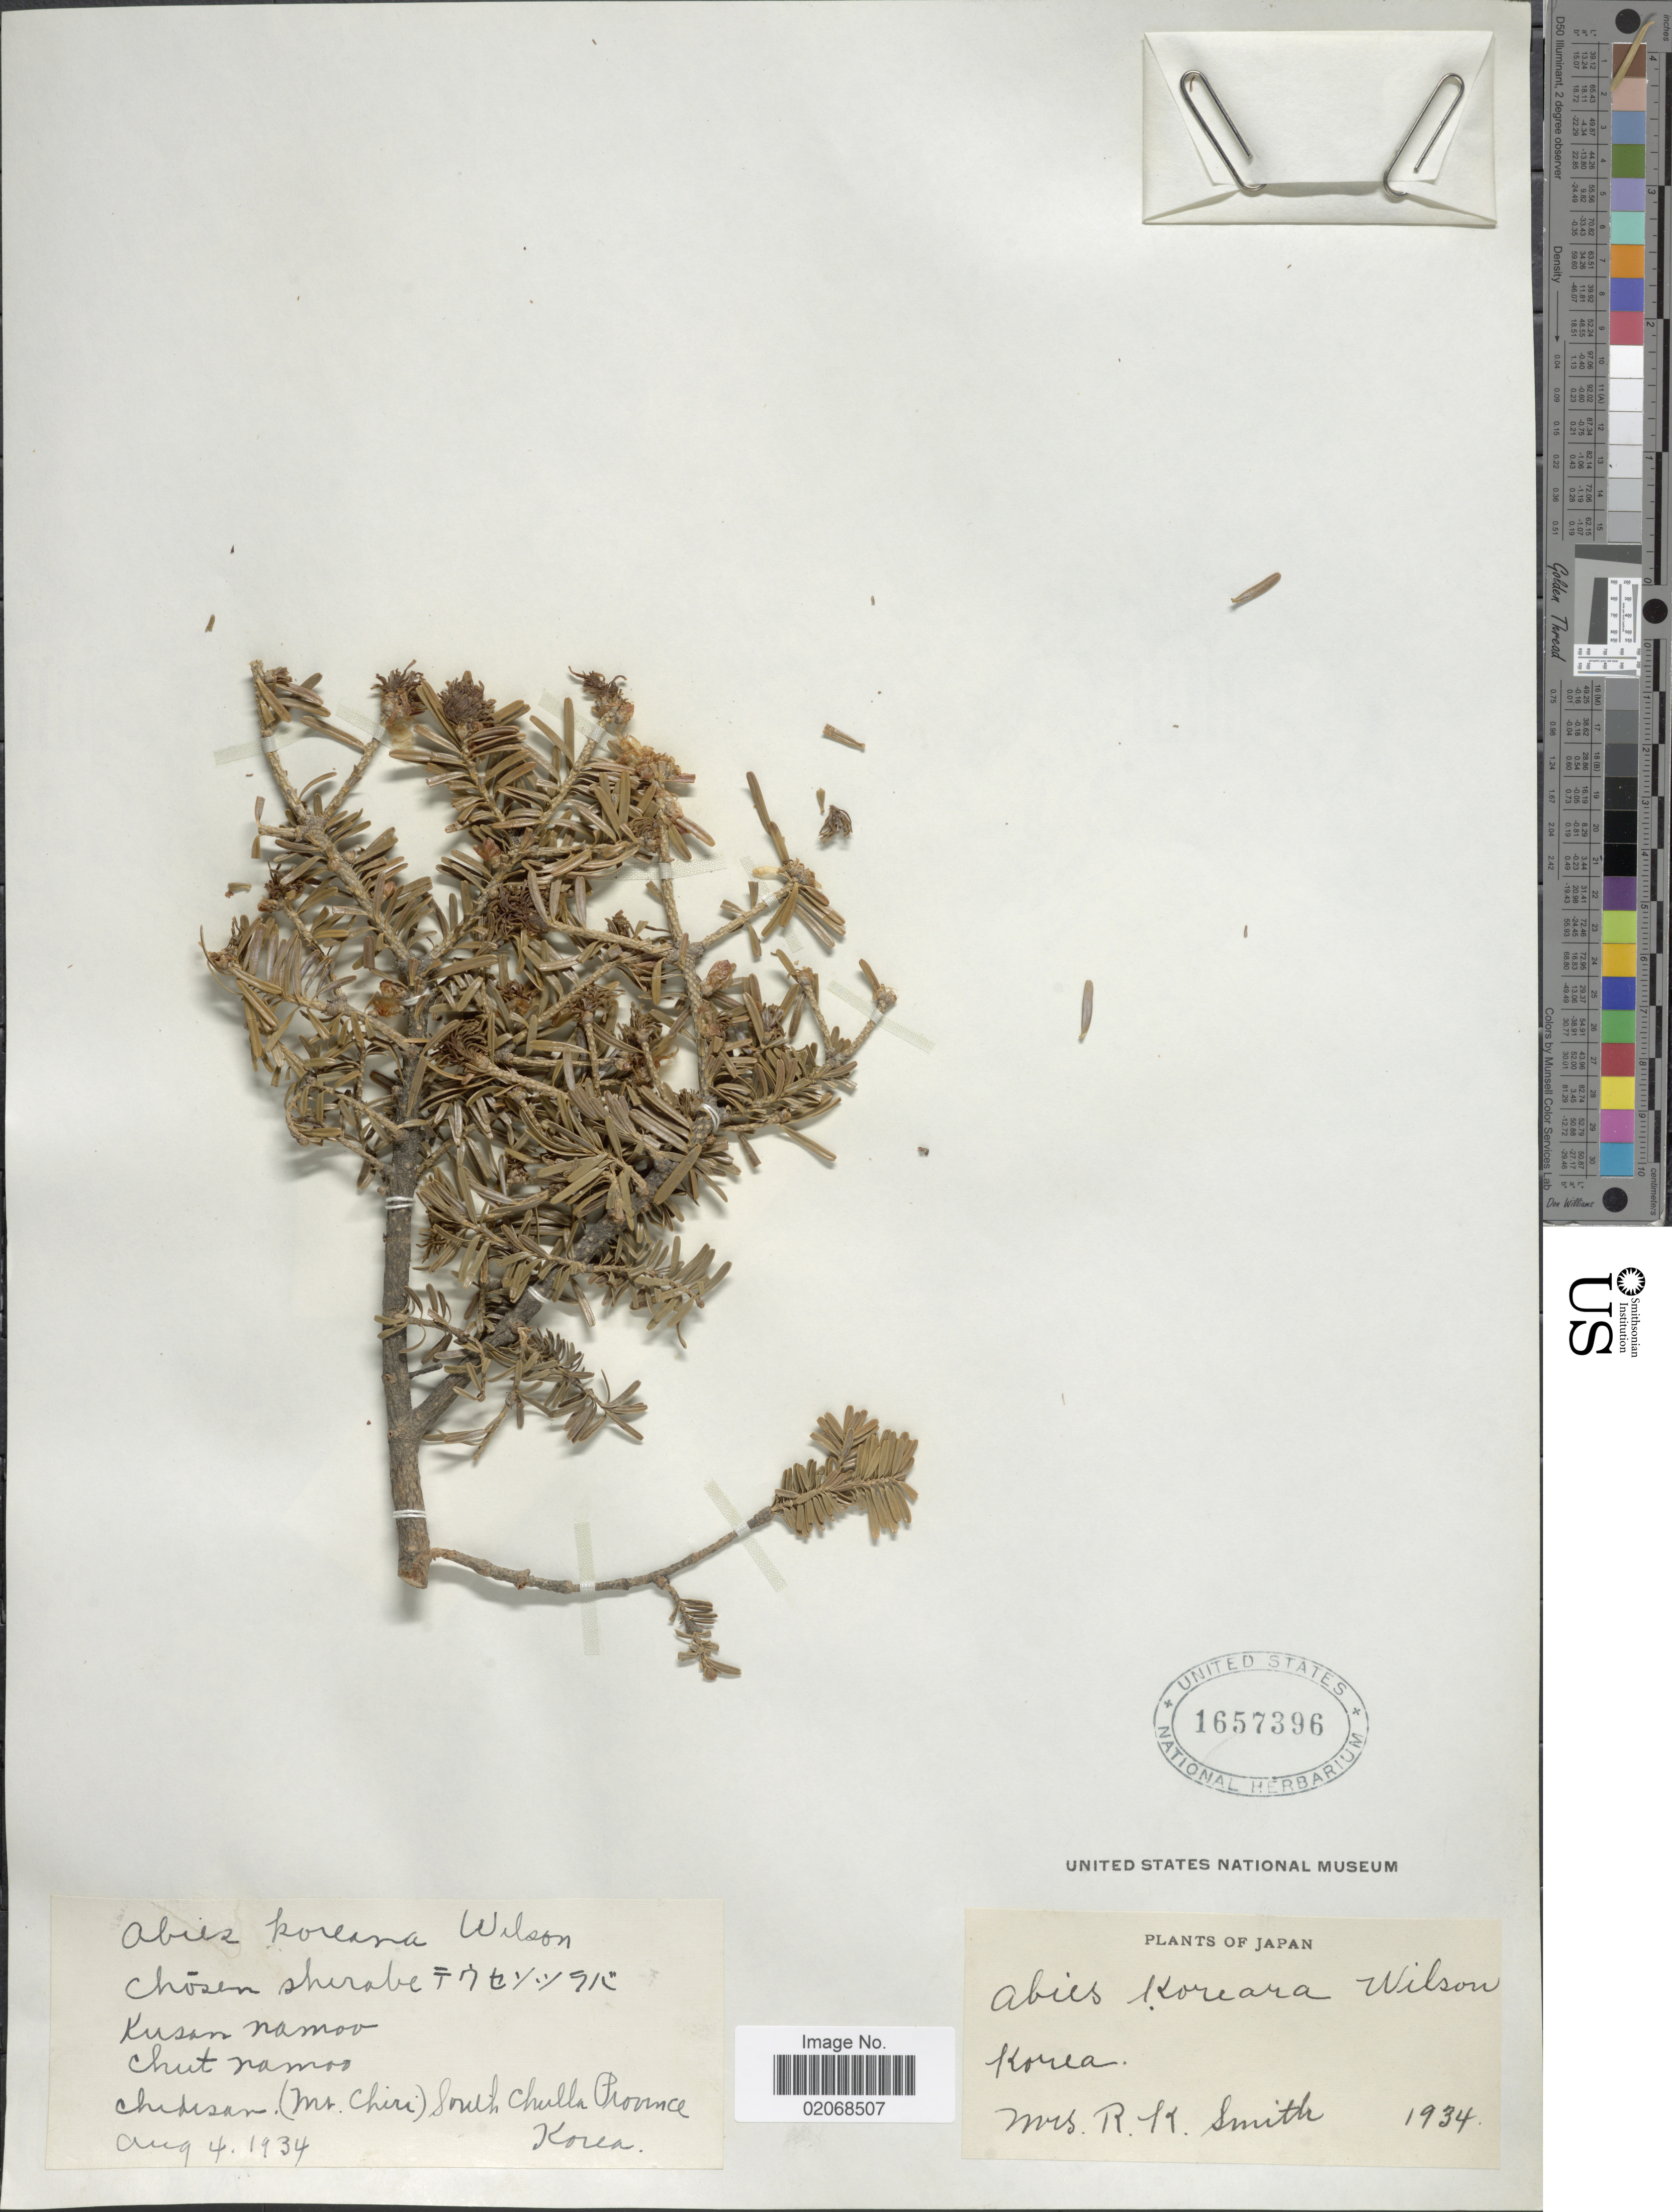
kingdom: Plantae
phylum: Tracheophyta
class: Pinopsida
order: Pinales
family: Pinaceae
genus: Abies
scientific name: Abies koreana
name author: E.H. Wilson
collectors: R. Smith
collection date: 1934-08-04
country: South Korea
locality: Chidisan, (mt. Chiri), South Chulla Province, Kusan Namoo, Chut Namoo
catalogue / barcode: US 1657396